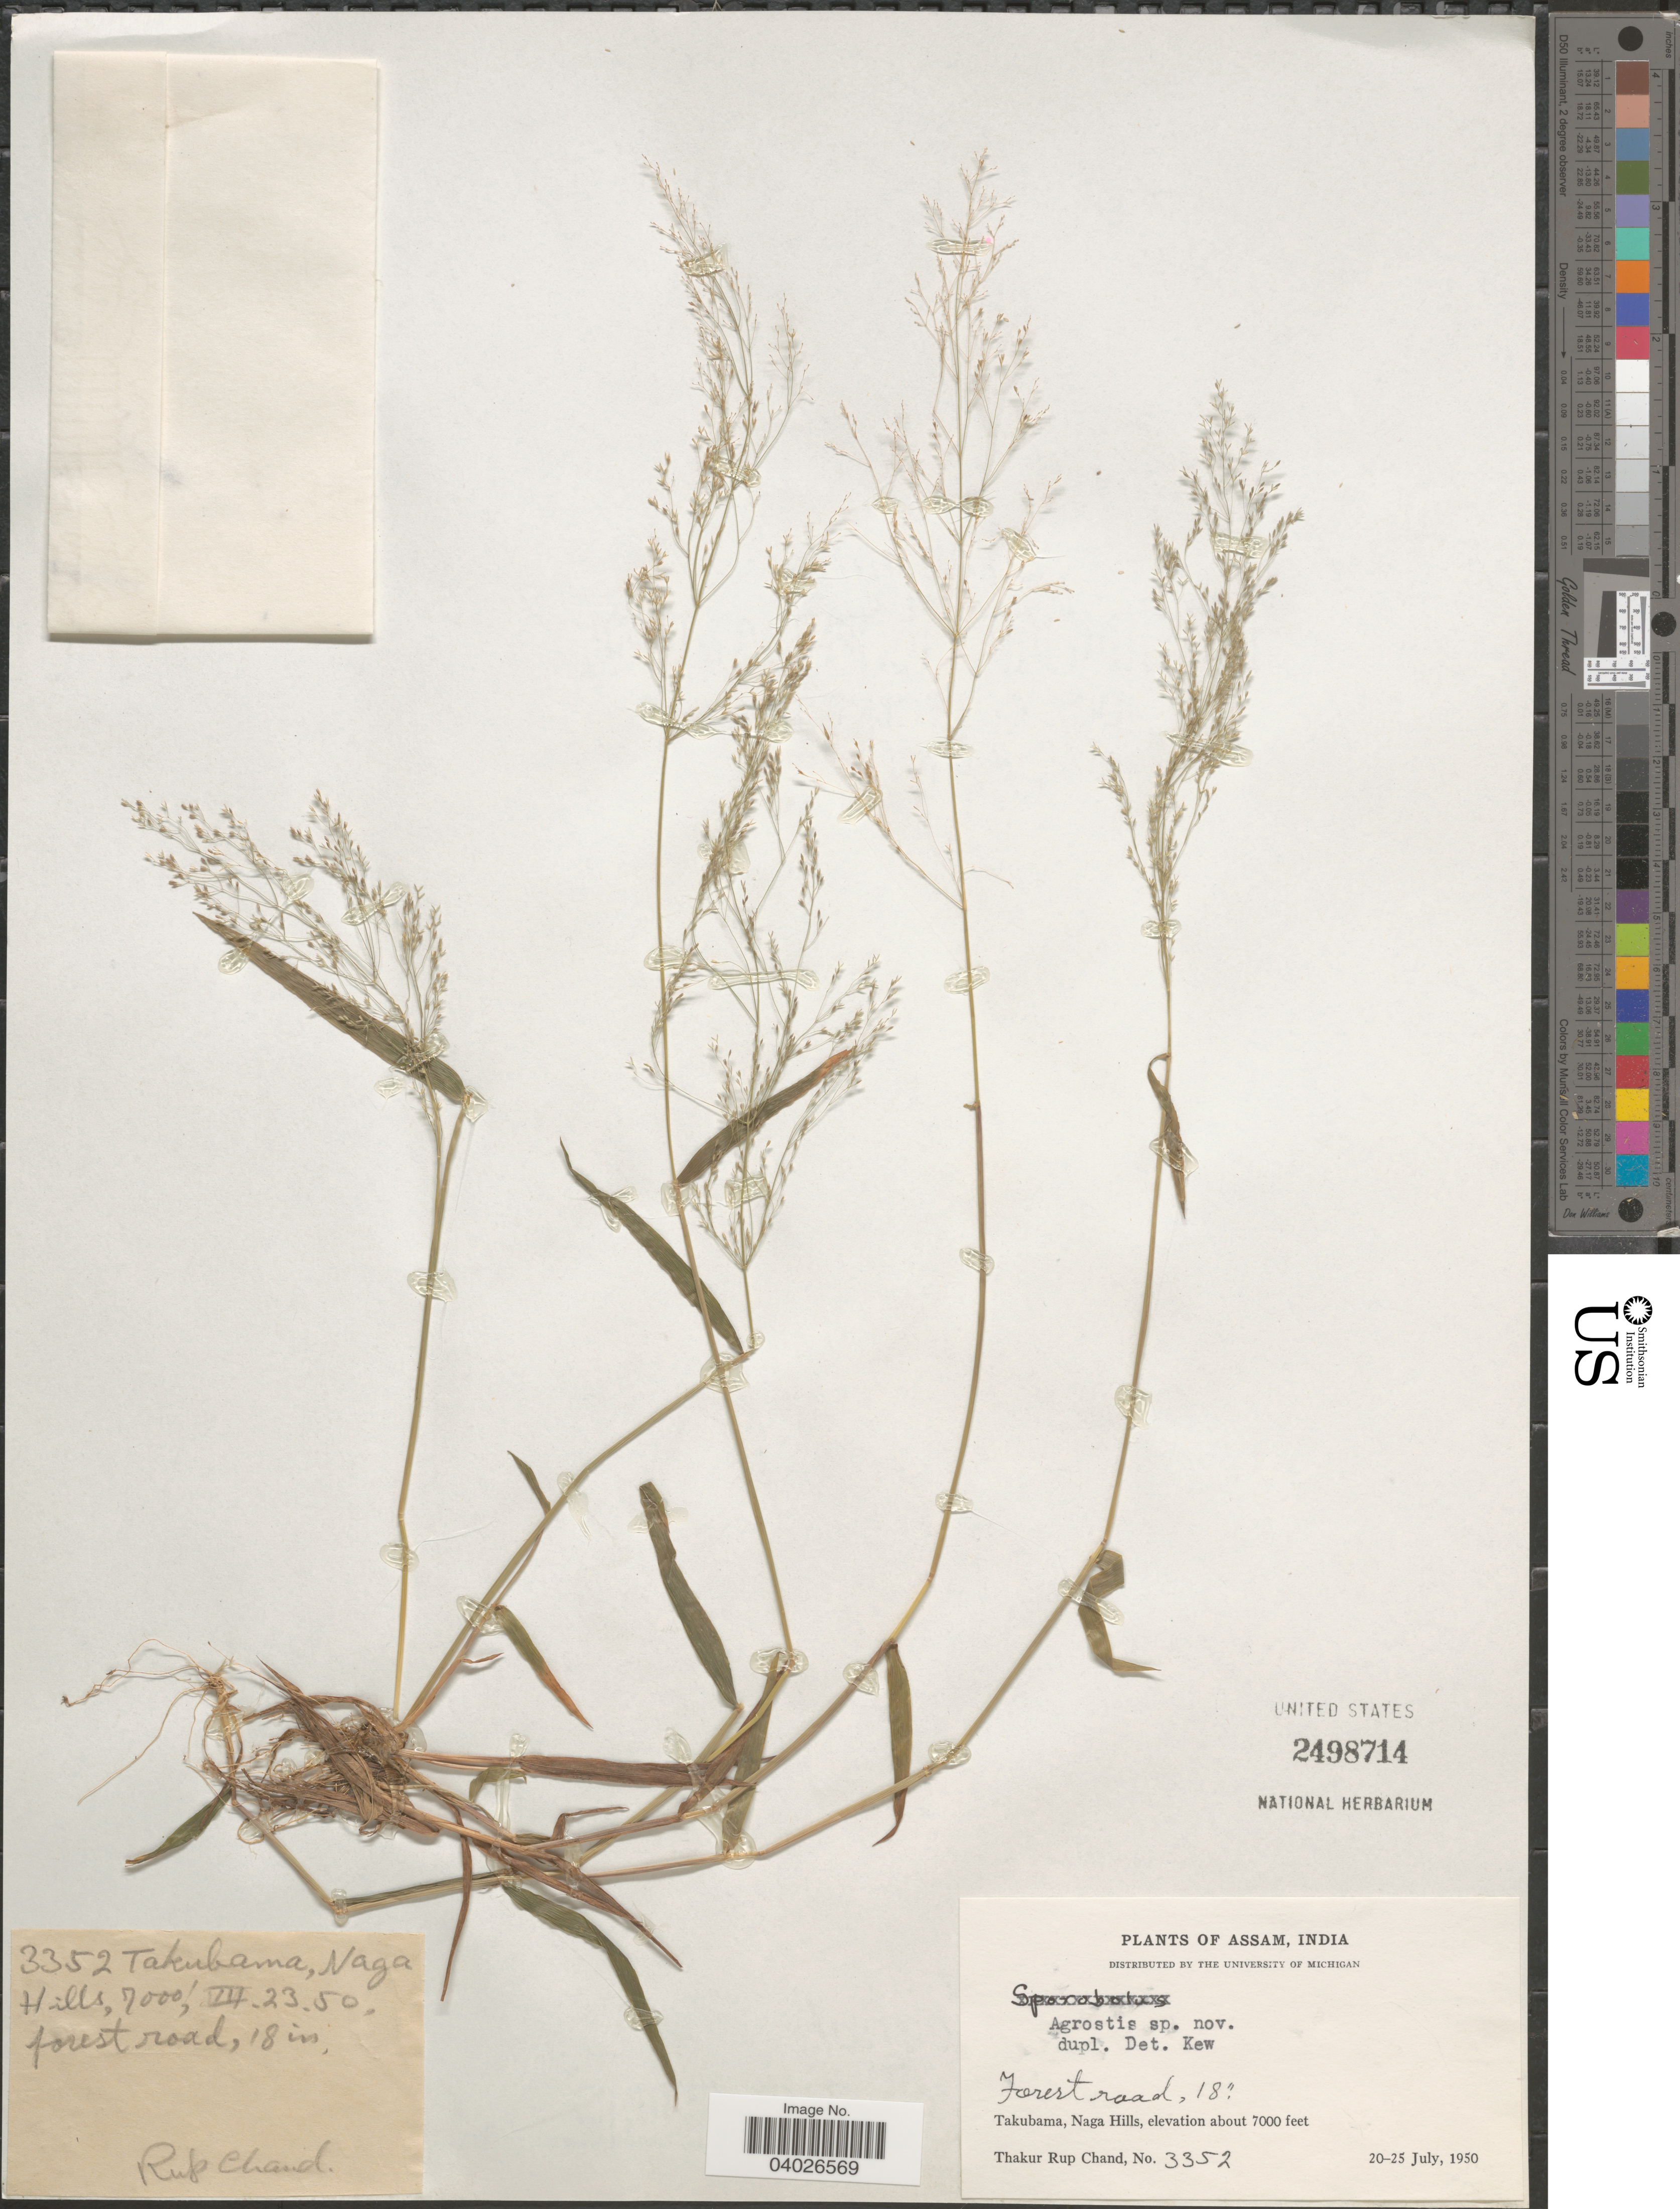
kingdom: Plantae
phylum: Tracheophyta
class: Liliopsida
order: Poales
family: Poaceae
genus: Agrostis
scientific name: Agrostis sp.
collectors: T. R. Chand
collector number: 3352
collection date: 1950-07-23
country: India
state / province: Assam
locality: Takubama, Naga Hills.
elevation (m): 2134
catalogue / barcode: US 2498714